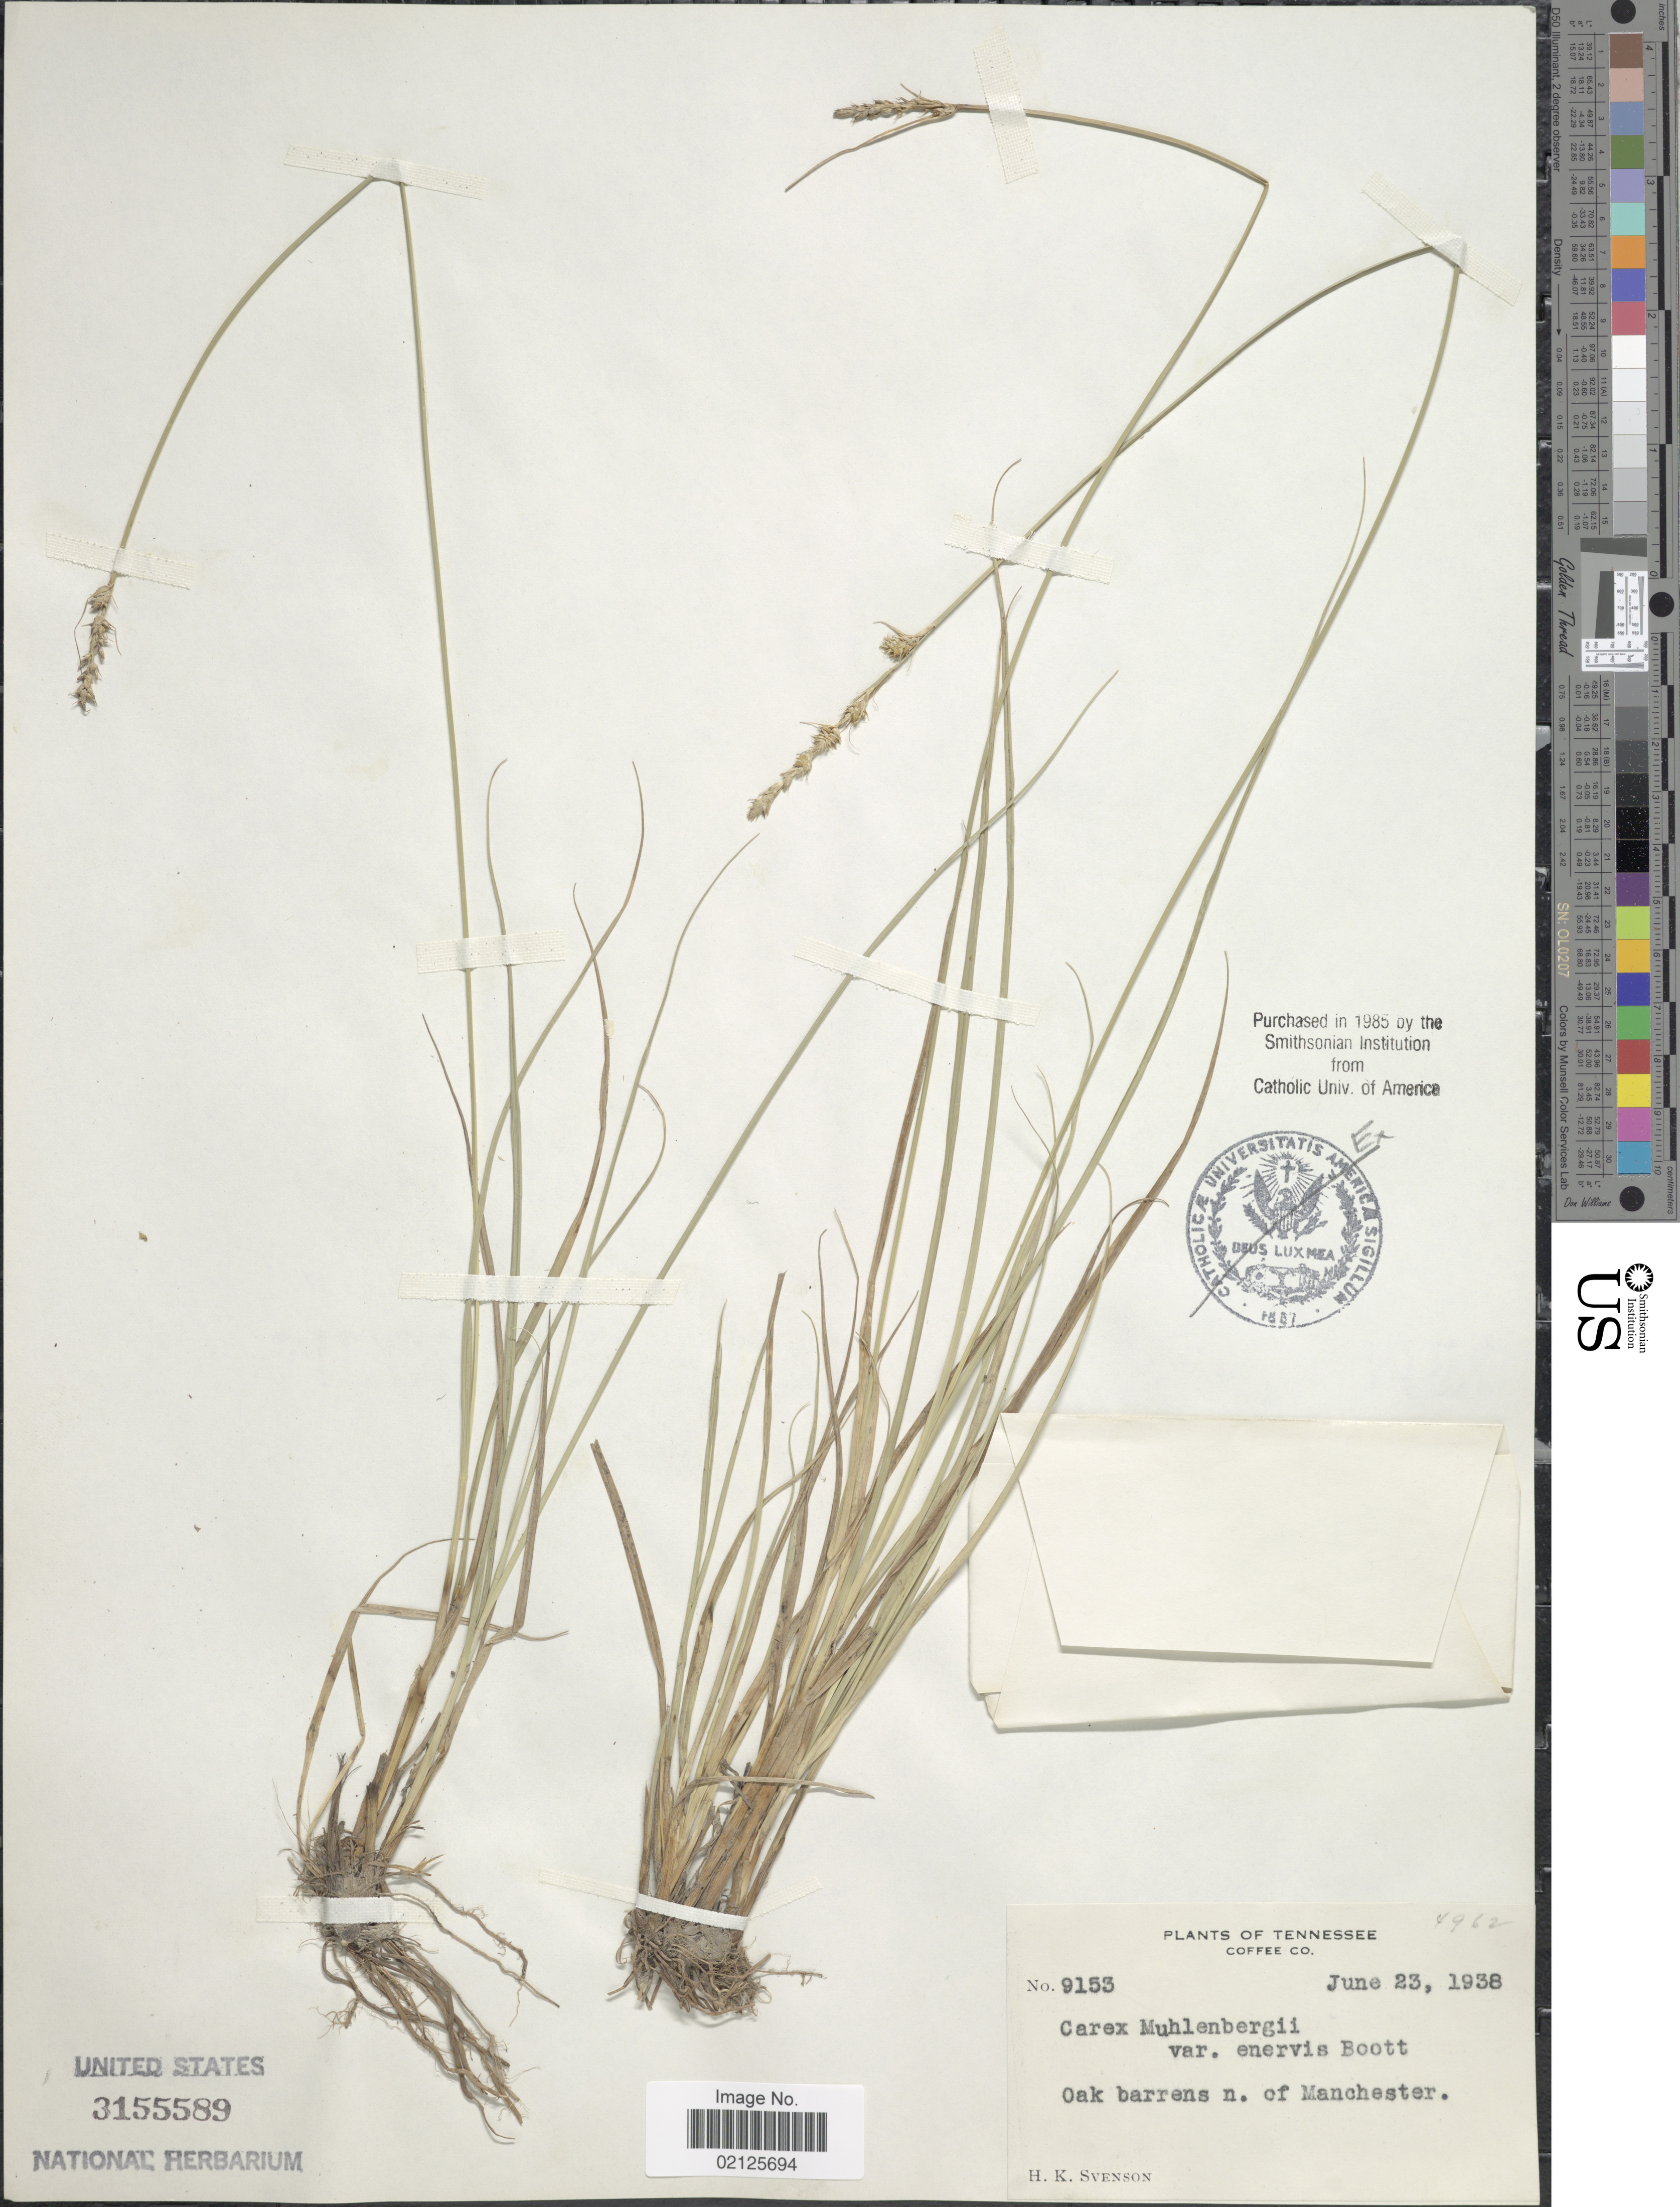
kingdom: Plantae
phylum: Tracheophyta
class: Liliopsida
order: Poales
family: Cyperaceae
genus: Carex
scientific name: Carex muehlenbergii var. enervis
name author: Boott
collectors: H. K. Svenson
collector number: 9153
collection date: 1938-06-23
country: United States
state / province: Tennessee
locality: Coffee Co. Oak barrens n. of Manchester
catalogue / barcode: US 3155589